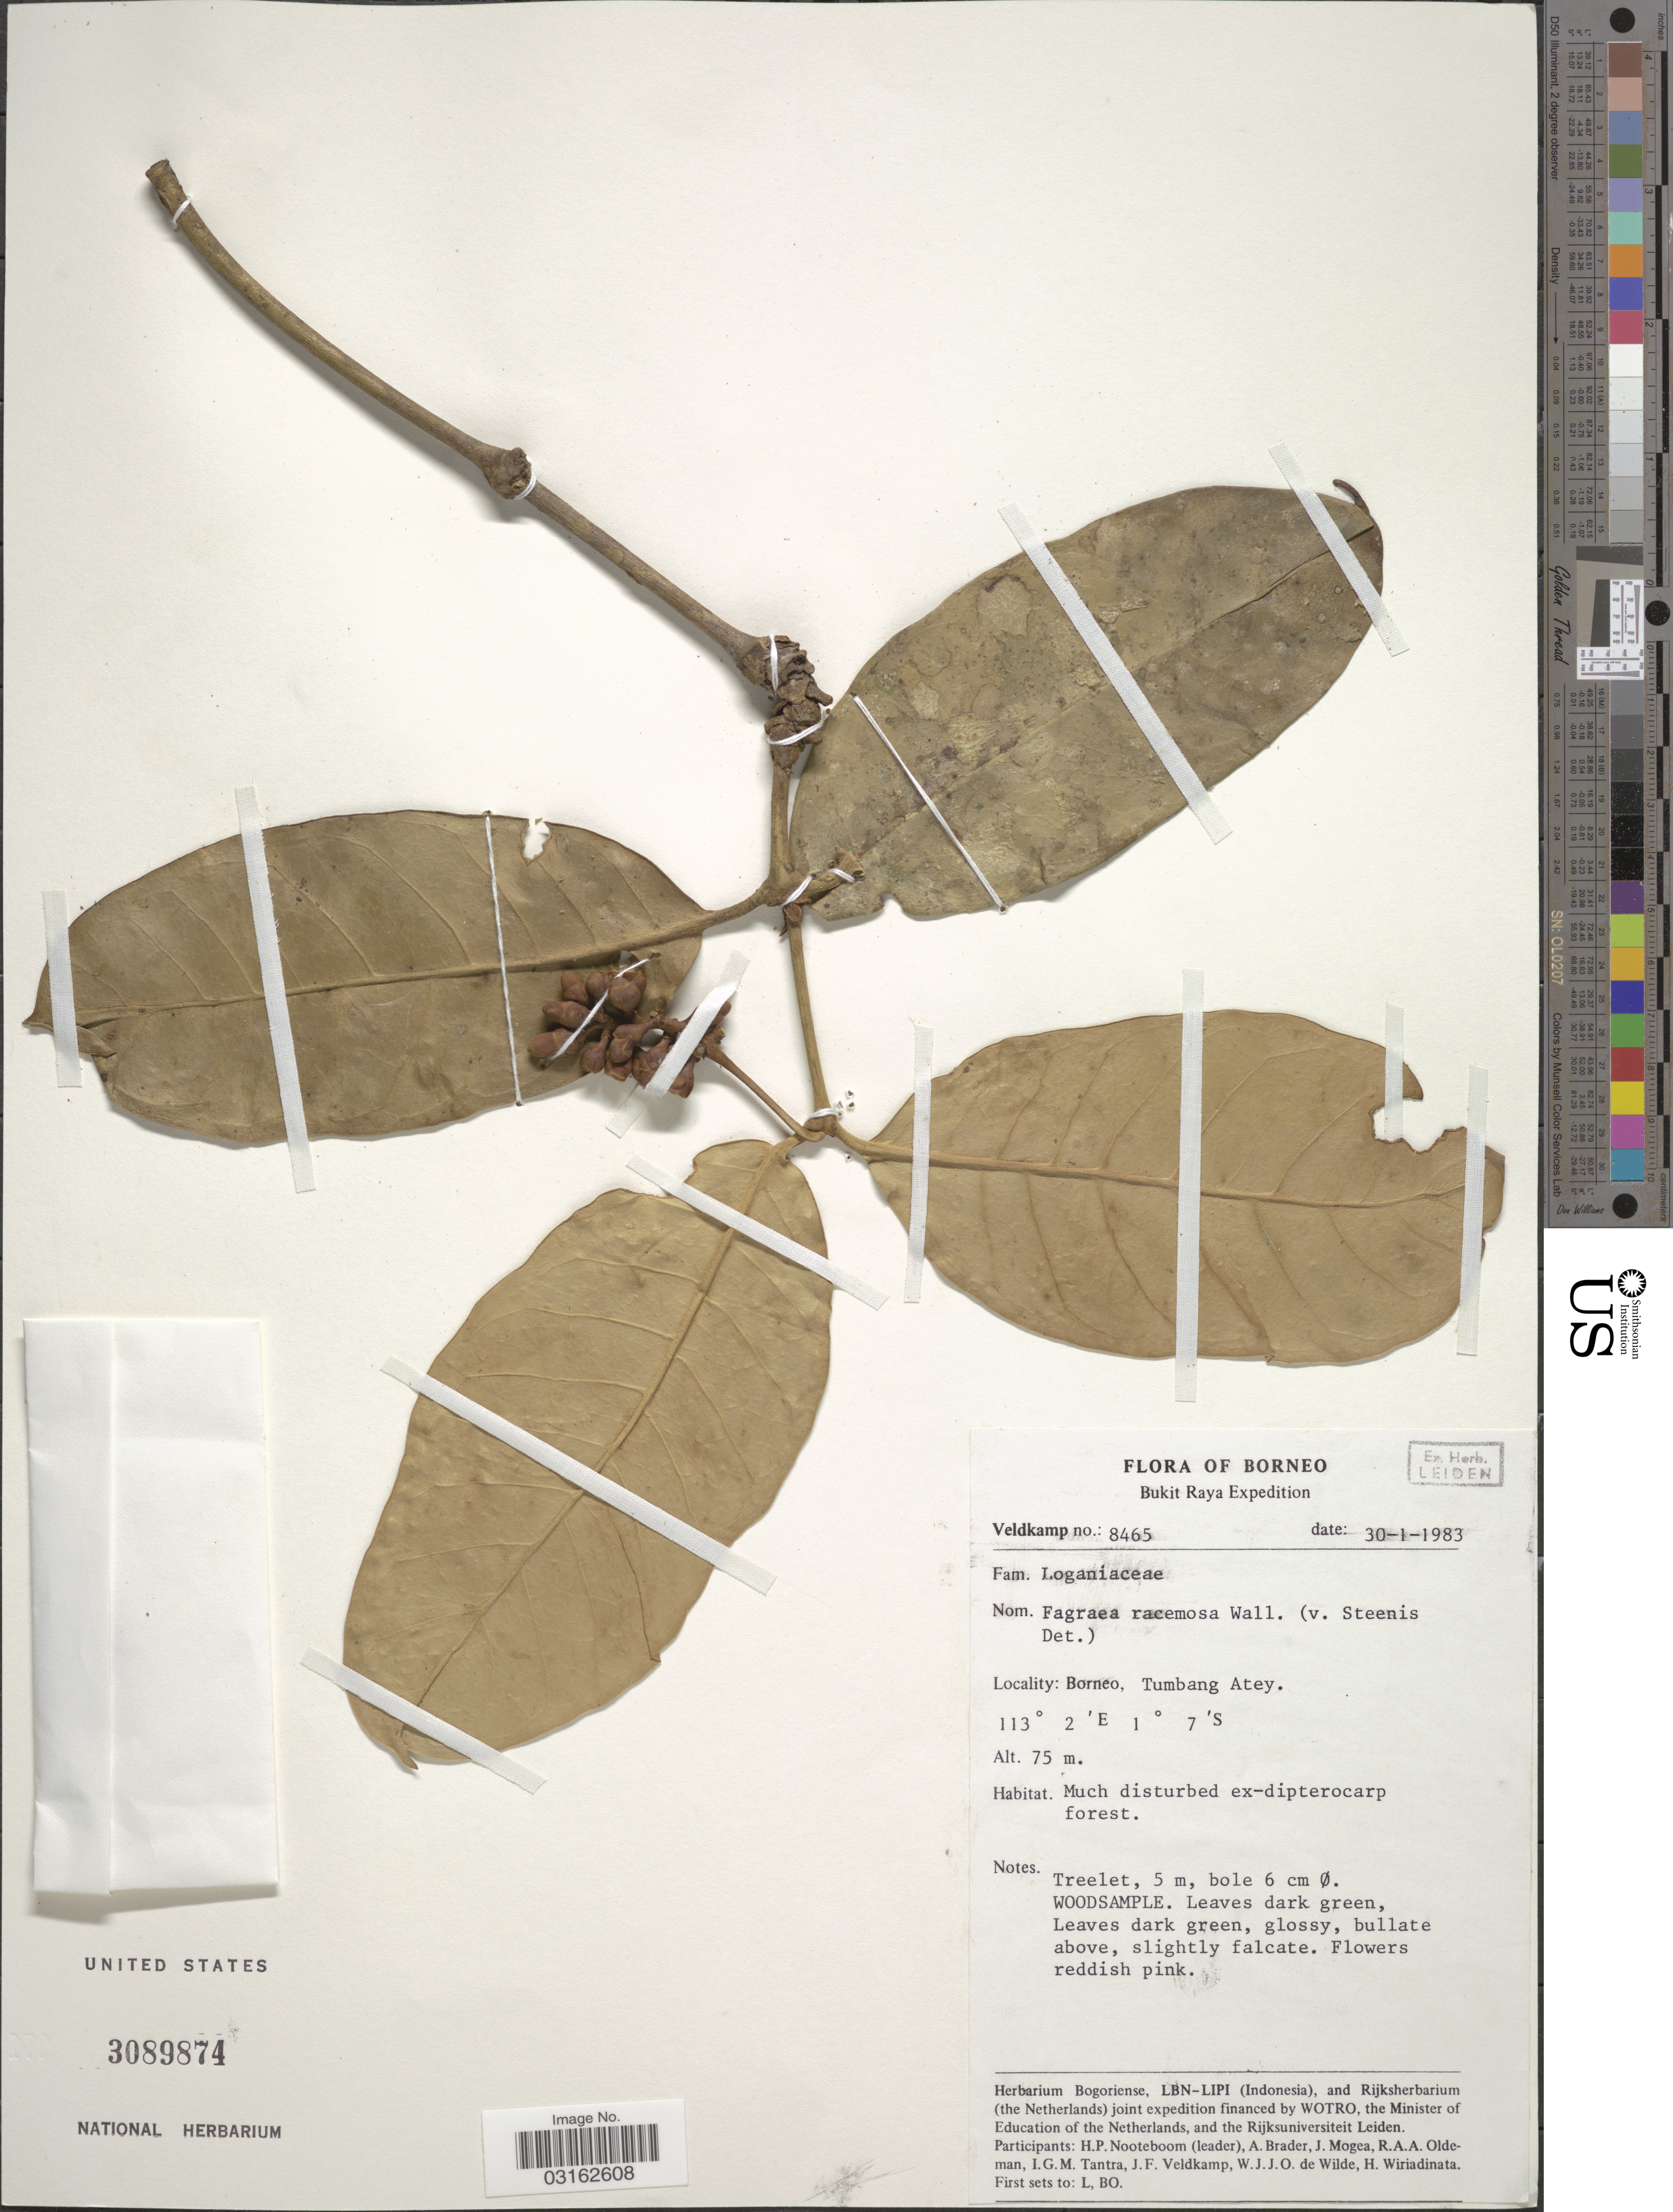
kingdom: Plantae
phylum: Tracheophyta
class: Magnoliopsida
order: Gentianales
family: Gentianaceae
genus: Fagraea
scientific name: Fagraea racemosa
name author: Jack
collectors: J. F. Veldkamp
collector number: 8465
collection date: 1983-01-30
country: Malaysia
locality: Borneo. Bukit Raya. Tumbang Atey.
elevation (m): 75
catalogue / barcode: US 3089874